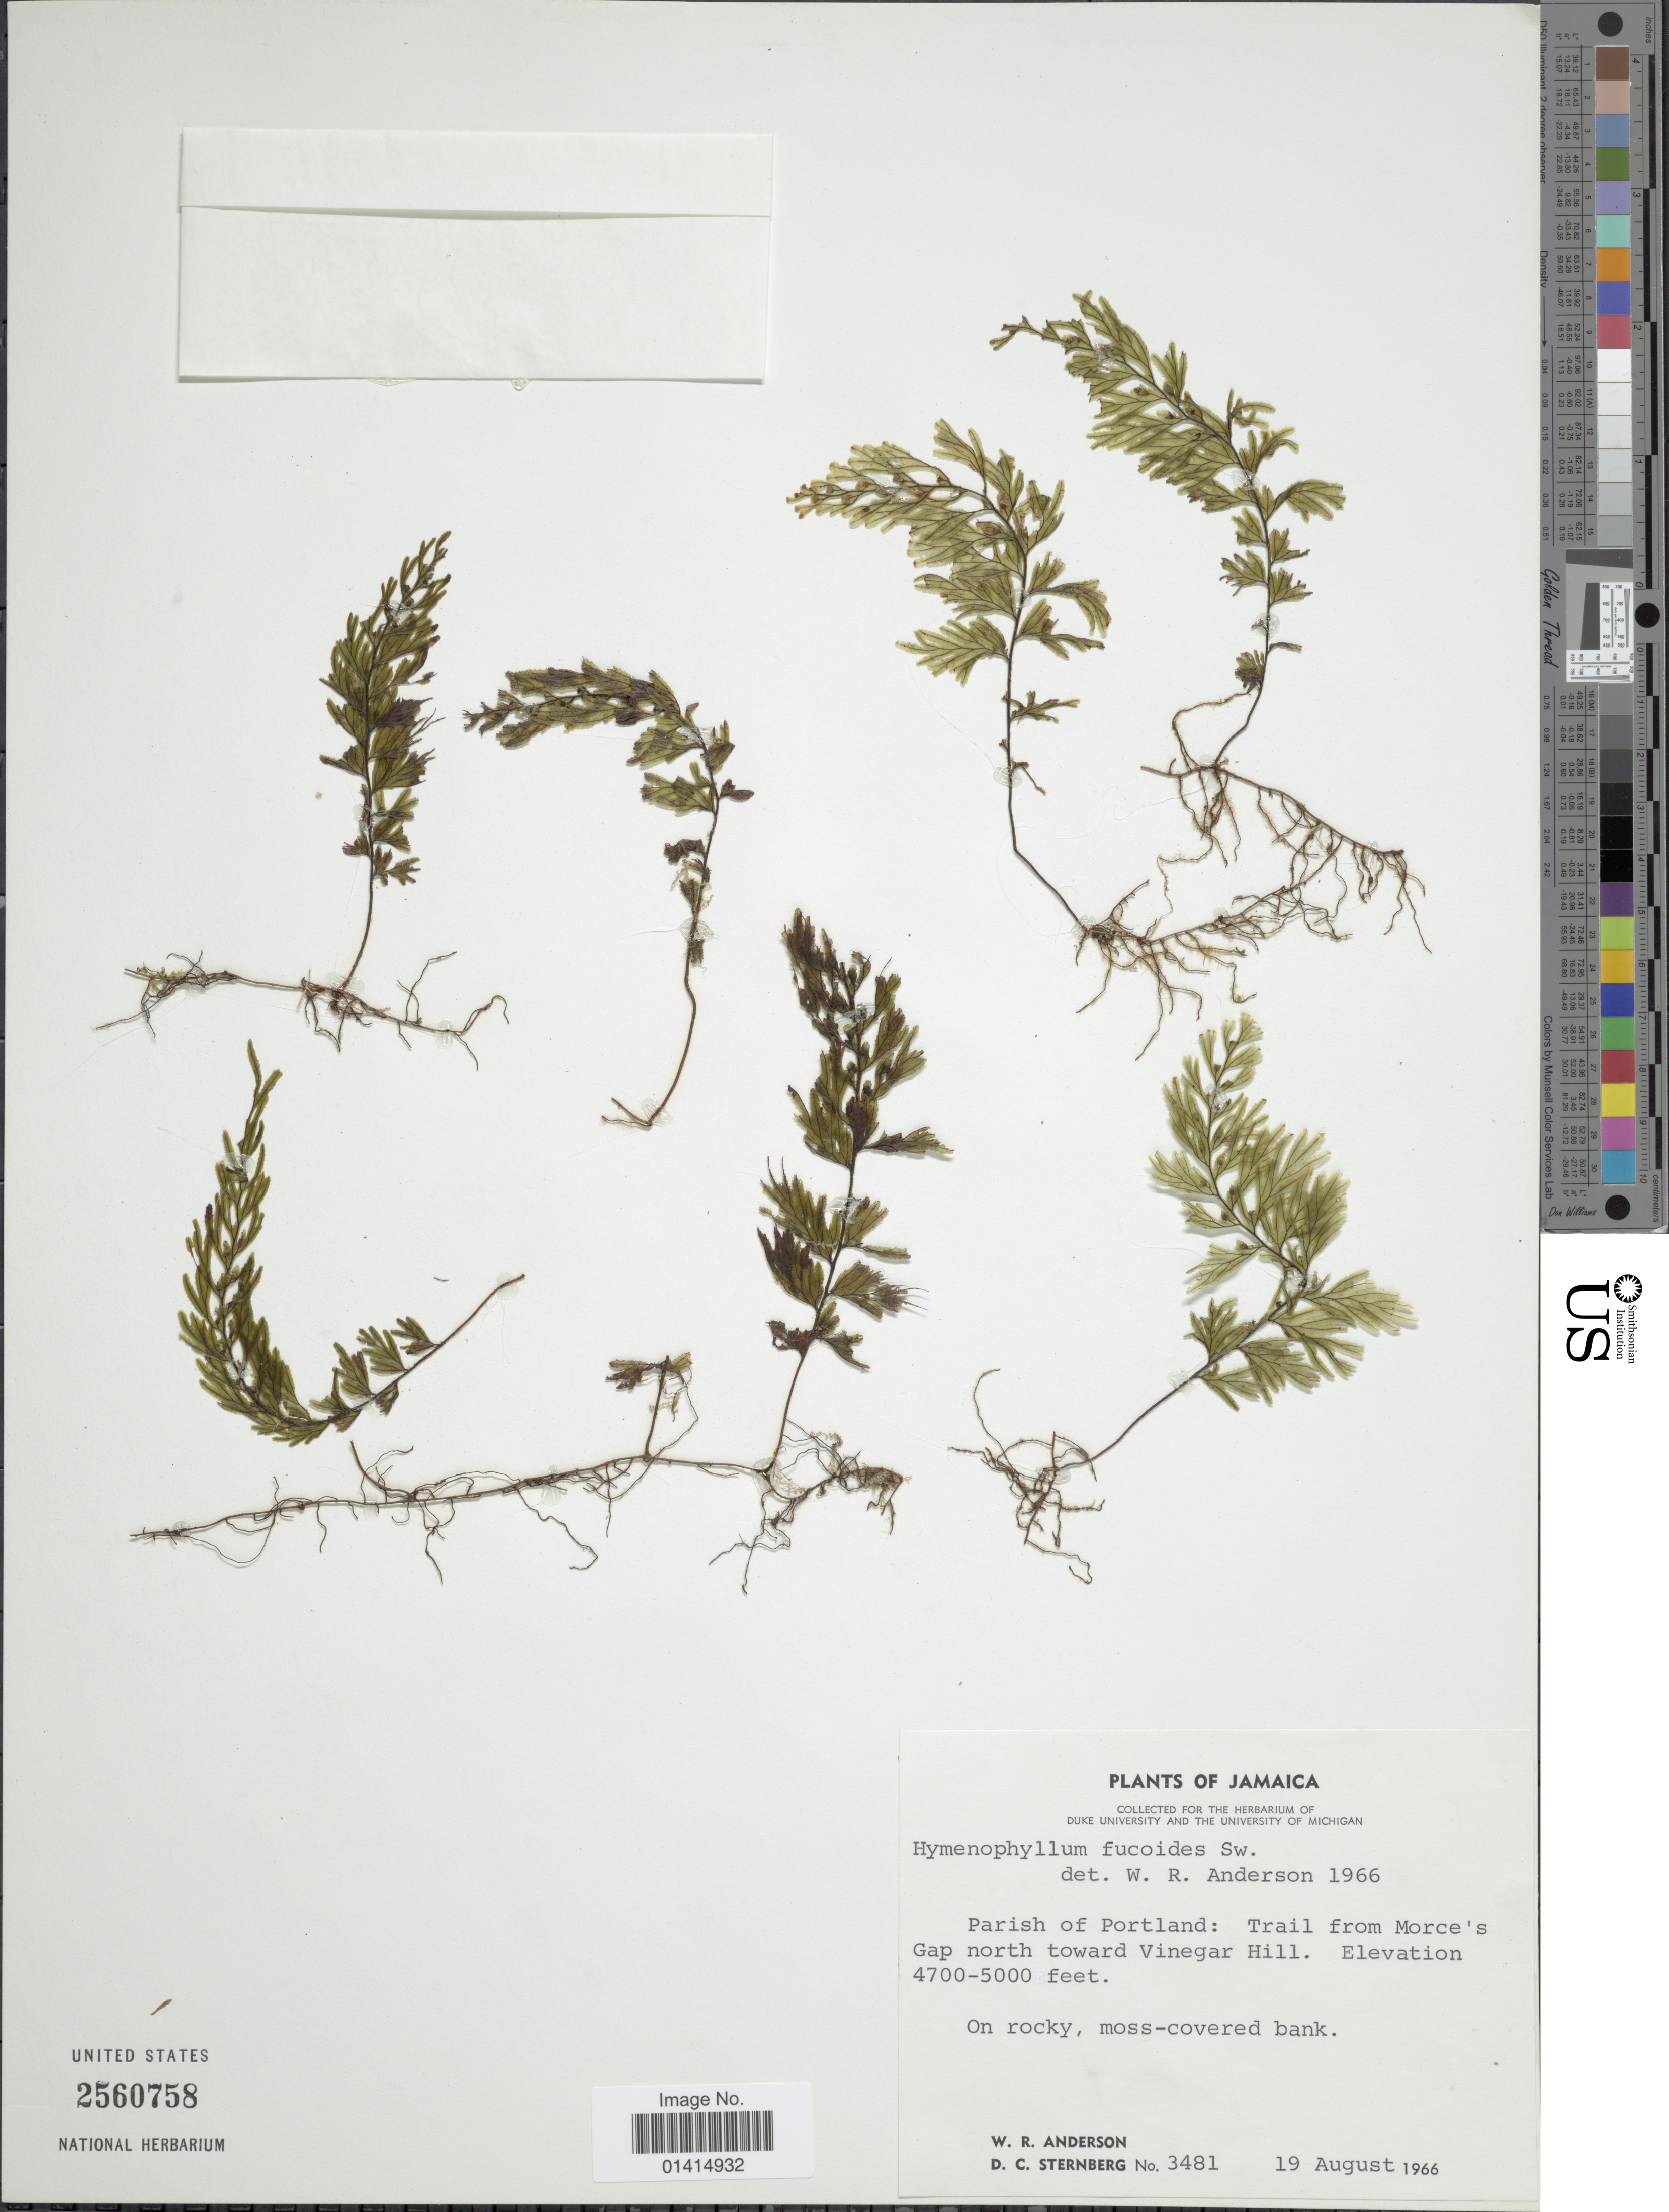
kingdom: Plantae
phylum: Tracheophyta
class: Polypodiopsida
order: Hymenophyllales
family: Hymenophyllaceae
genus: Hymenophyllum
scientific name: Hymenophyllum fucoides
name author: (Sw.) Sw.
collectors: W. Anderson & D. Sternberg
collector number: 3481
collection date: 1966-08-19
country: Jamaica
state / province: Portland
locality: Parish of Portland: trail from Morce's Gap north toward Vinegar Hill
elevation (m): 1433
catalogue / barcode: US 2560758